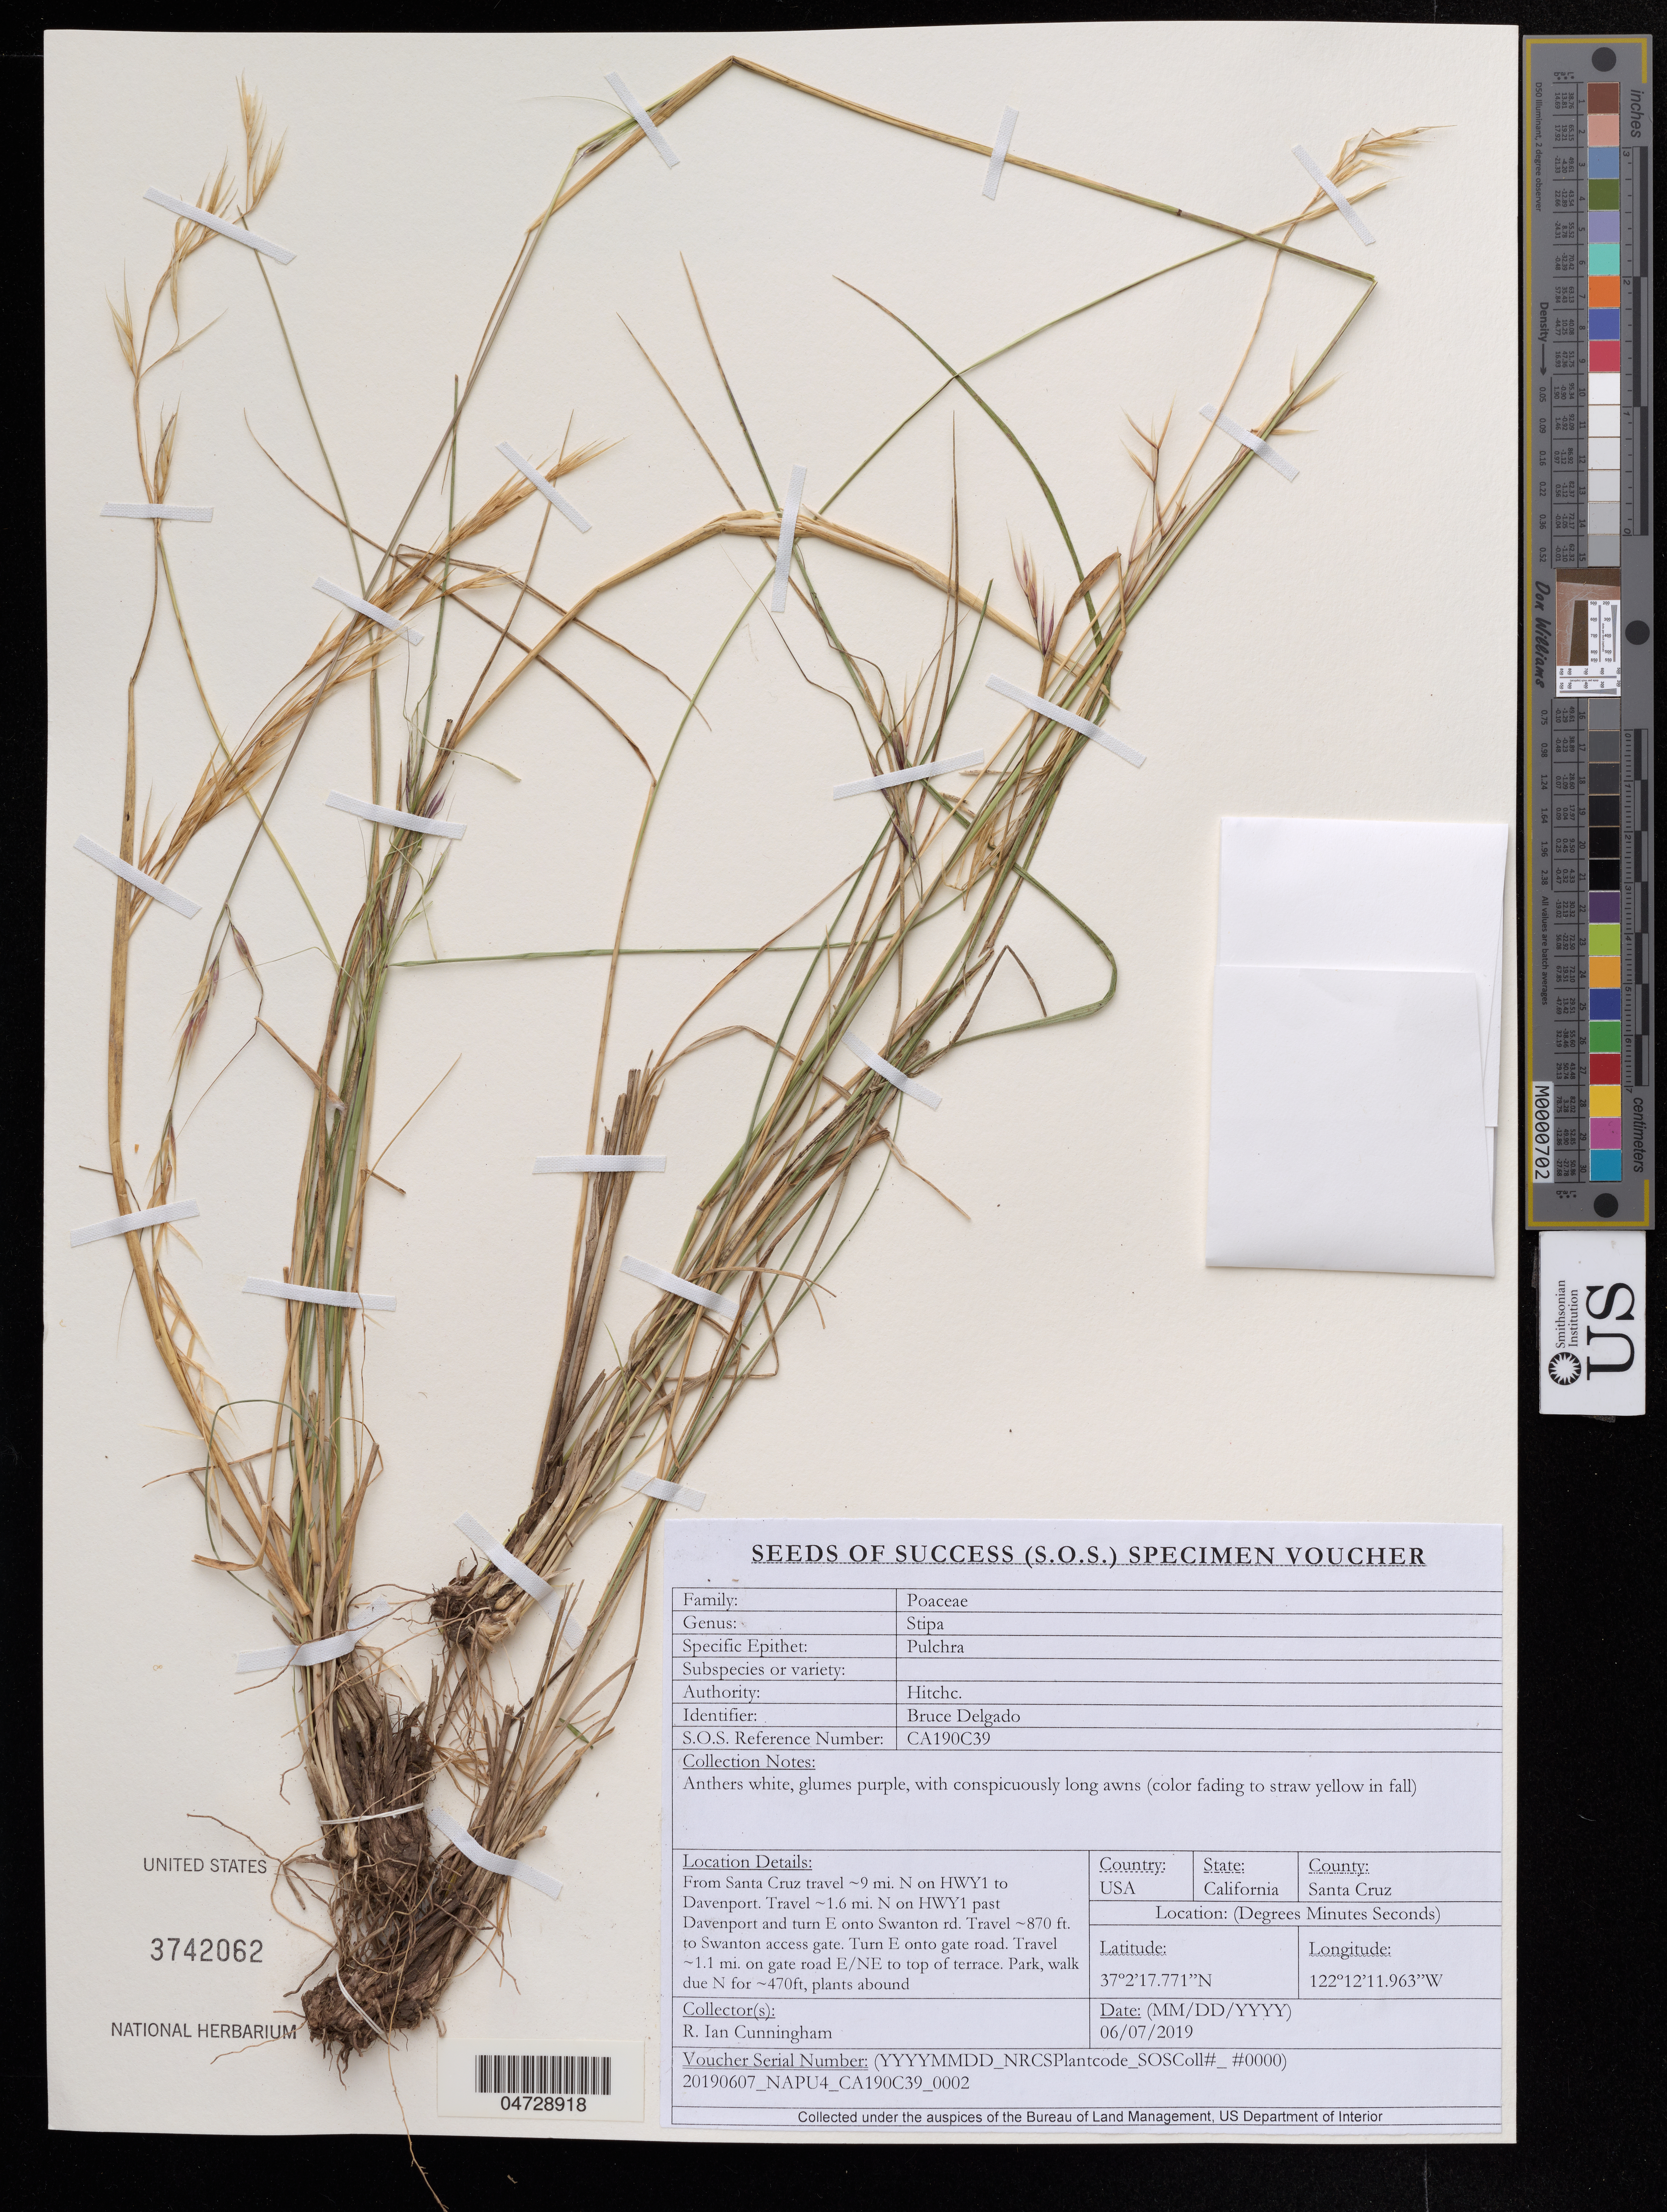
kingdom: Plantae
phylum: Tracheophyta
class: Liliopsida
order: Poales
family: Poaceae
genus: Stipa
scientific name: Stipa pulchra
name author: Hitchc.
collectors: R. Cunningham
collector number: CA190C39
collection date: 2019-07-06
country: United States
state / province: California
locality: From Santa Cruz travel ~9 mi. N on HWY1 to Davenport, Travel ~1.6 mi. N on HWY1 past Davenport and turn E onto Swanton rd, Travel ~870 ft. to Swanton access gate, Turn E onto gate road, Travel ~1.1 mi. on gate road E/NE to top of terrace, Park, walk due N for ~470ft.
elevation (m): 143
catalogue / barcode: US 3742062